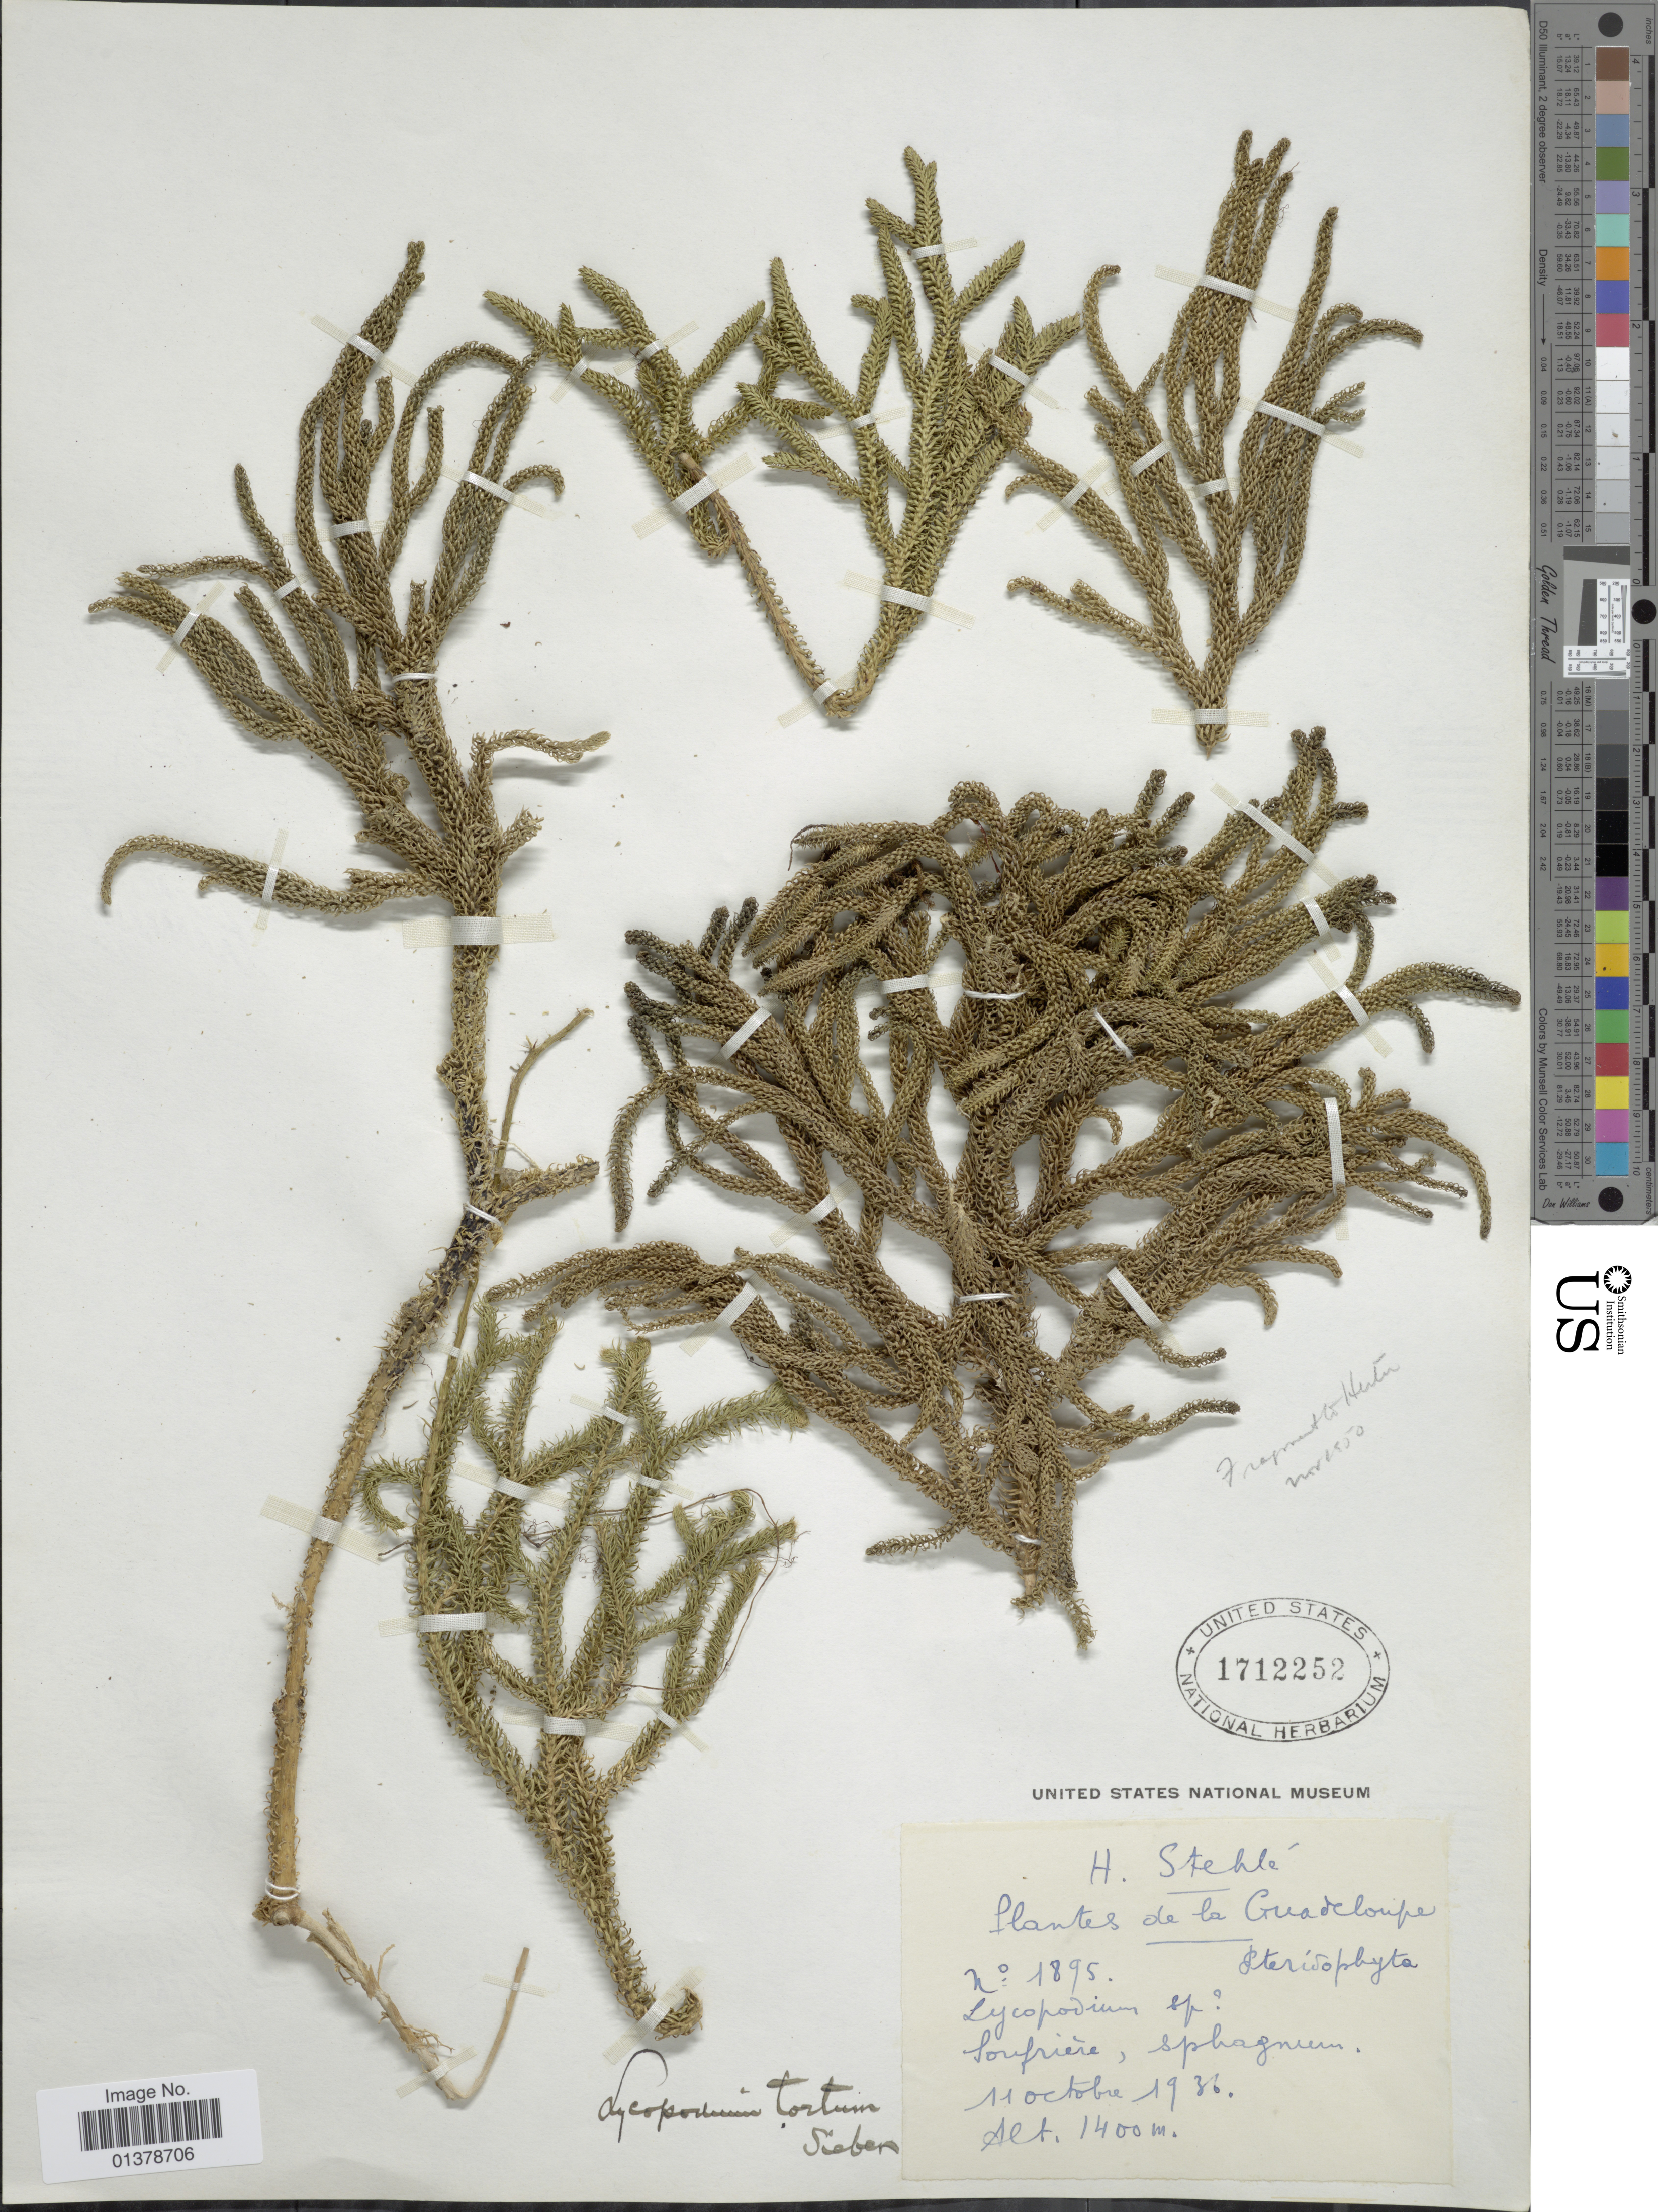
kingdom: Plantae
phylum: Tracheophyta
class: Lycopodiopsida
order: Lycopodiales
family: Lycopodiaceae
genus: Palhinhaea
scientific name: Palhinhaea torta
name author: (Sieber ex Underw. & F.E. Lloyd) Christenh.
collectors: H. Stehlé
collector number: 1895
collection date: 1936-10-11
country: Guadeloupe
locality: Soufiere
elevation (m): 1400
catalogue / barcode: US 1712252